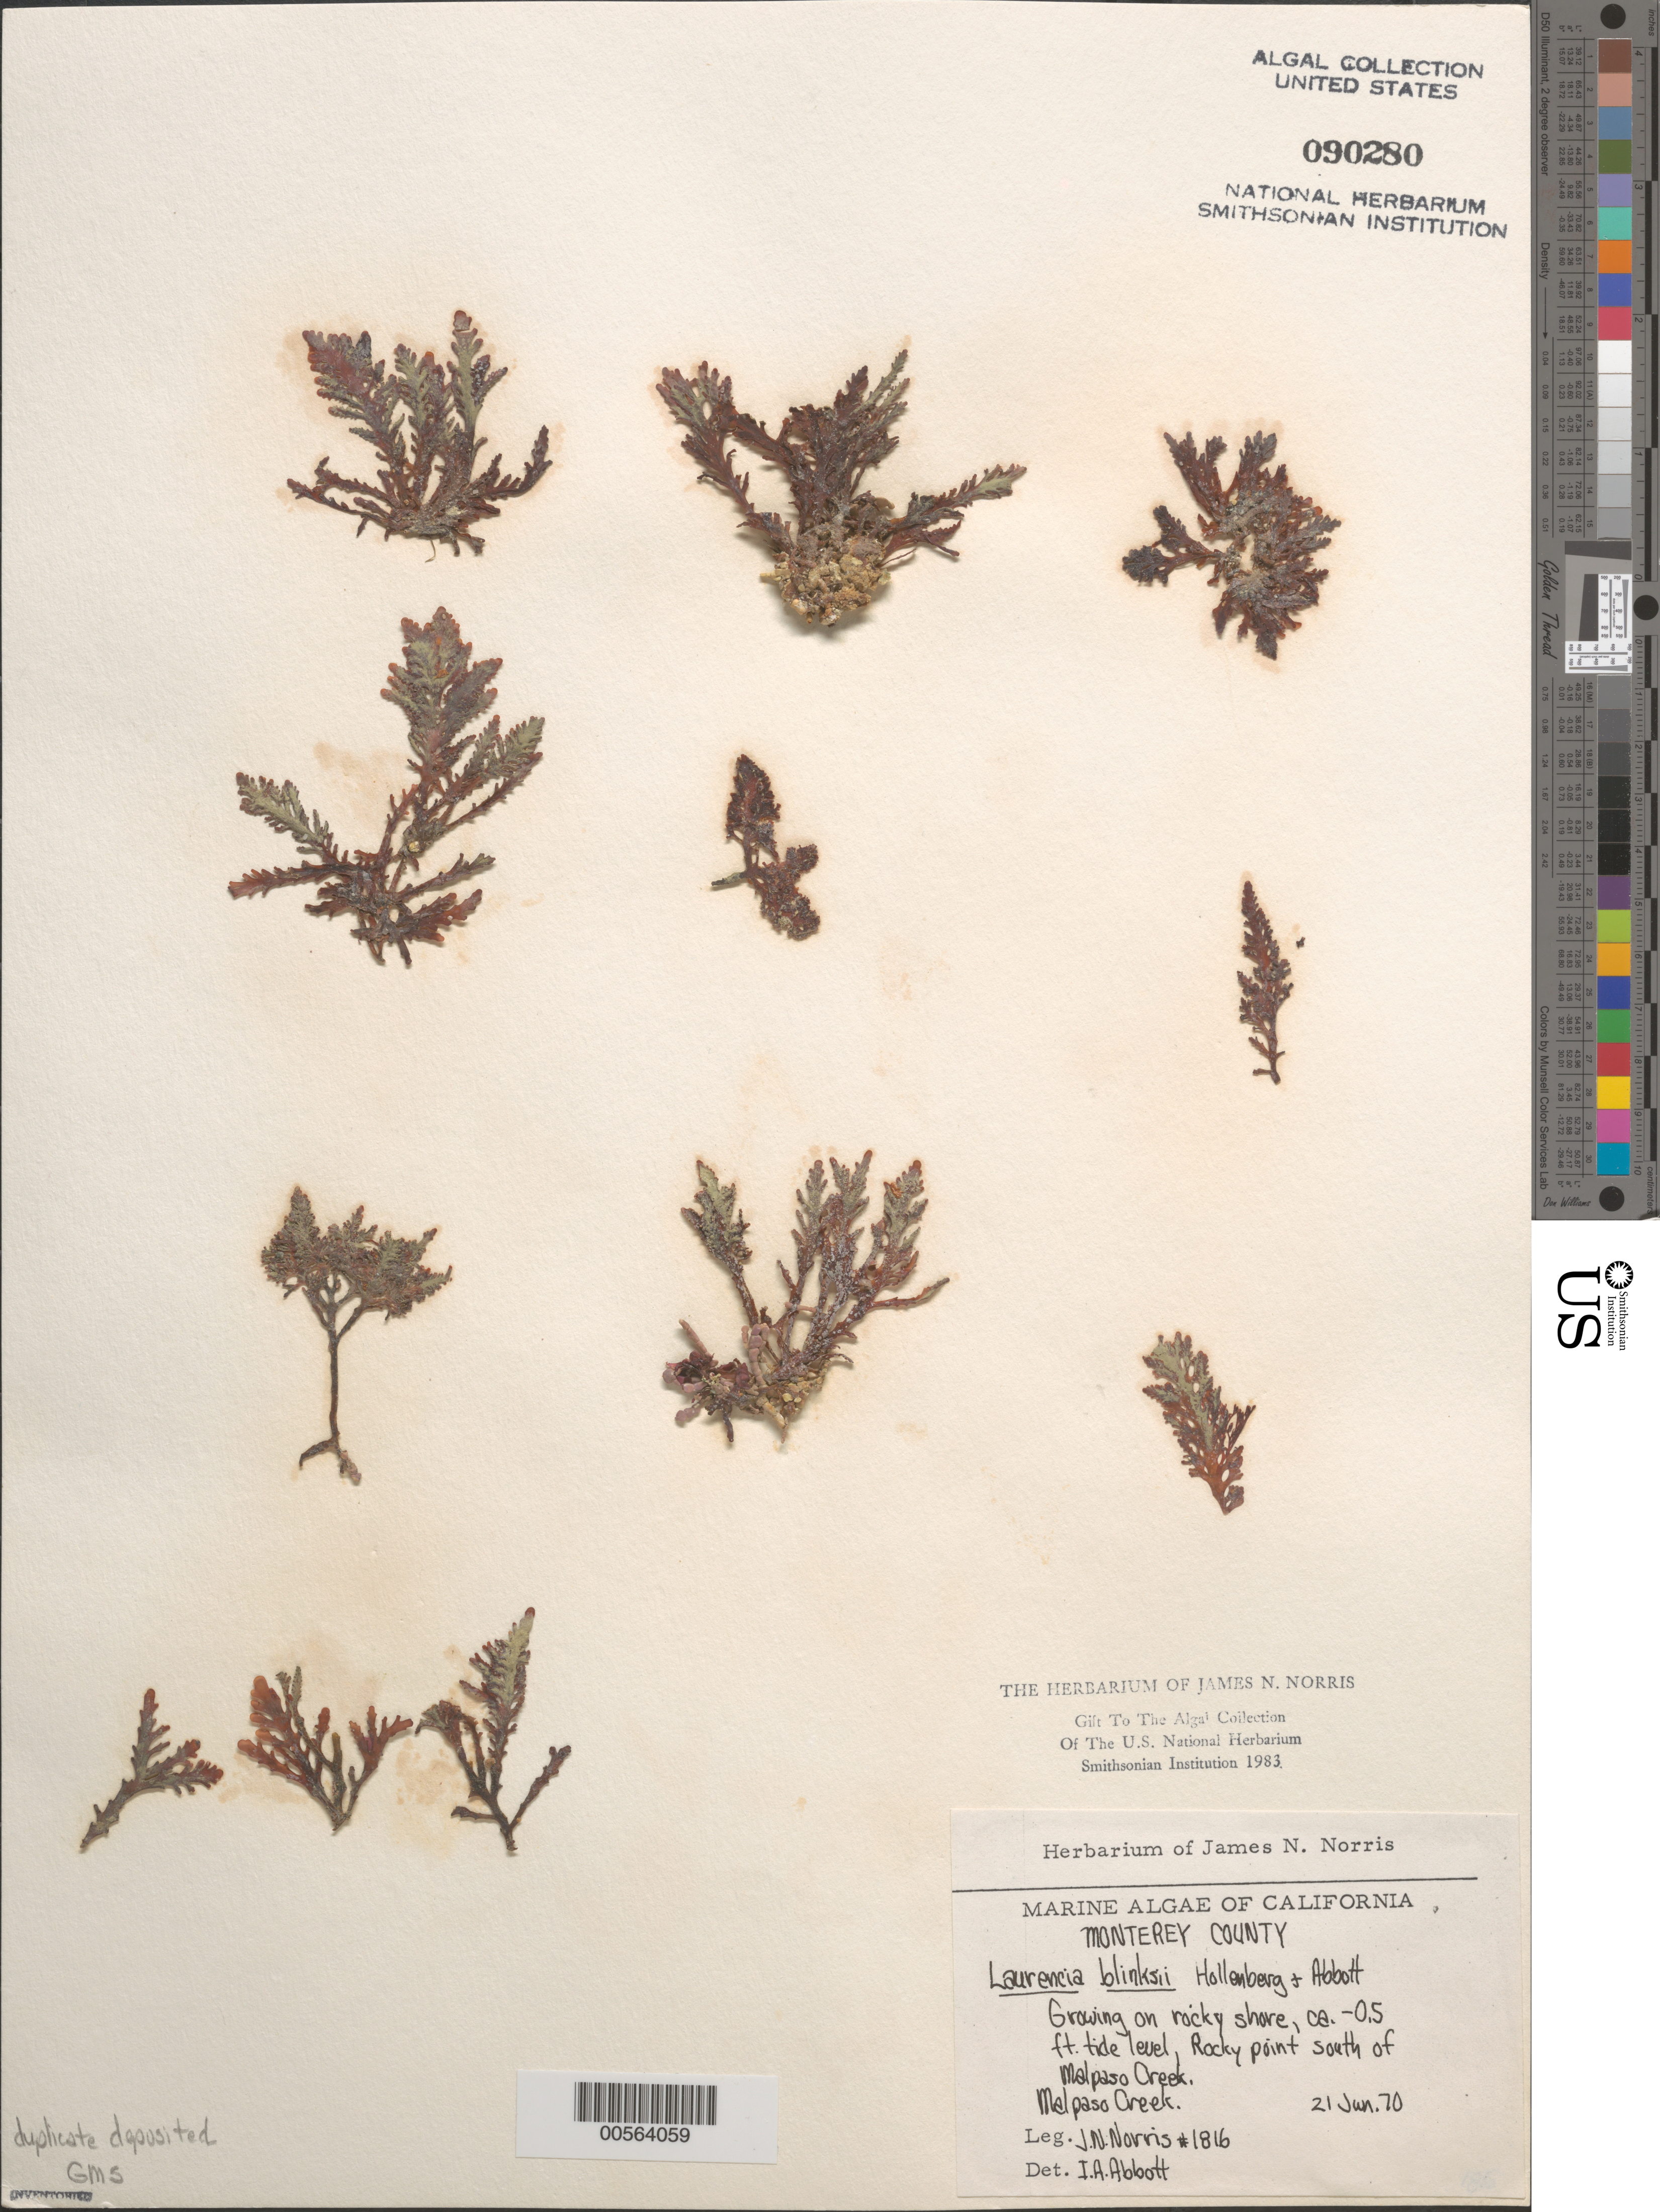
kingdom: Plantae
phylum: Rhodophyta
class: Florideophyceae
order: Ceramiales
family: Rhodomelaceae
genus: Osmundea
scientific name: Osmundea blinksii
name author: (Hollenb. & I.A. Abbott) K.W. Nam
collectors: J. N. Norris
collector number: JN-1816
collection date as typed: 21 Jun 1970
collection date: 1970-06-21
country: United States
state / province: California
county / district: Monterey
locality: South of Malpaso Creek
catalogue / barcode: US 90280